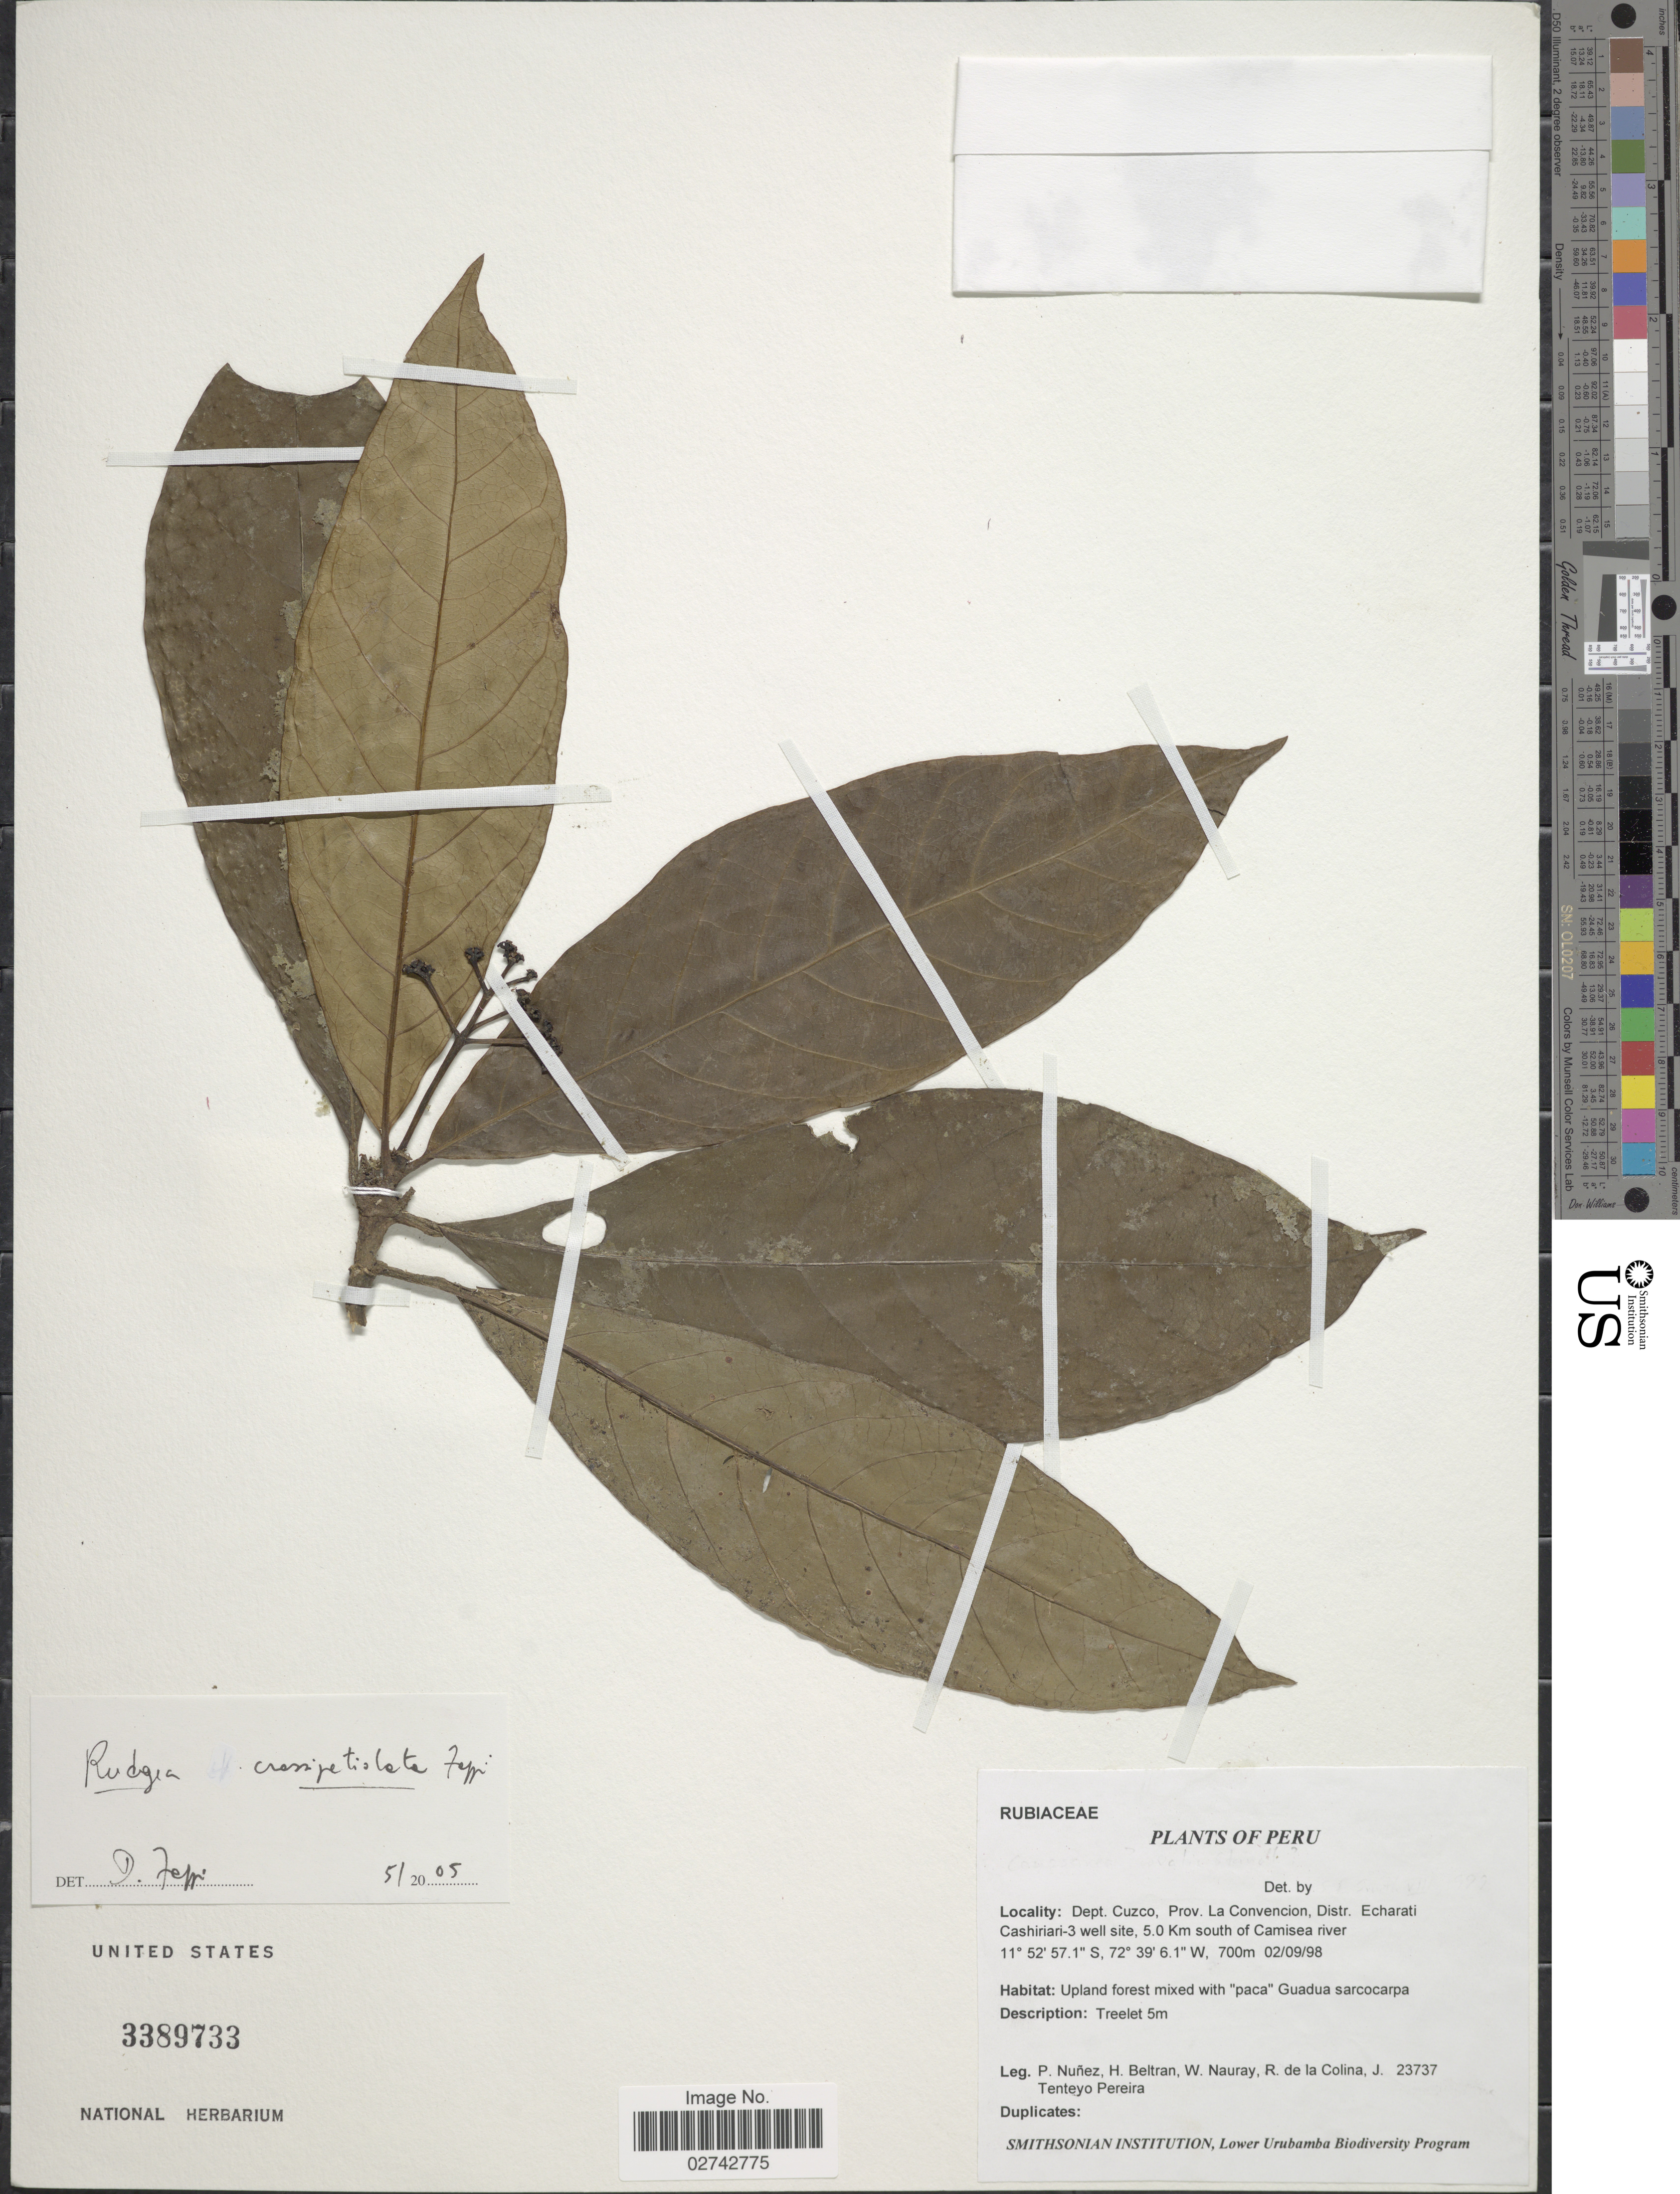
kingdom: Plantae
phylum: Tracheophyta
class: Magnoliopsida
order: Gentianales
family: Rubiaceae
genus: Rudgea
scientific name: Rudgea crassipetiolata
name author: Zappi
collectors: P. Nuñez V., H. Beltran, W. Nauray, R. de La Colina & J. Tenteyo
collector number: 23737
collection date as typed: Transcribed d/m/y: 2/9/98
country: Peru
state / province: Cusco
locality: Prov. La Convencion, Distr. Echarati Cashiriari-3 well site, 5.0 km south of Camisea river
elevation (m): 700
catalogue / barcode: US 3389733